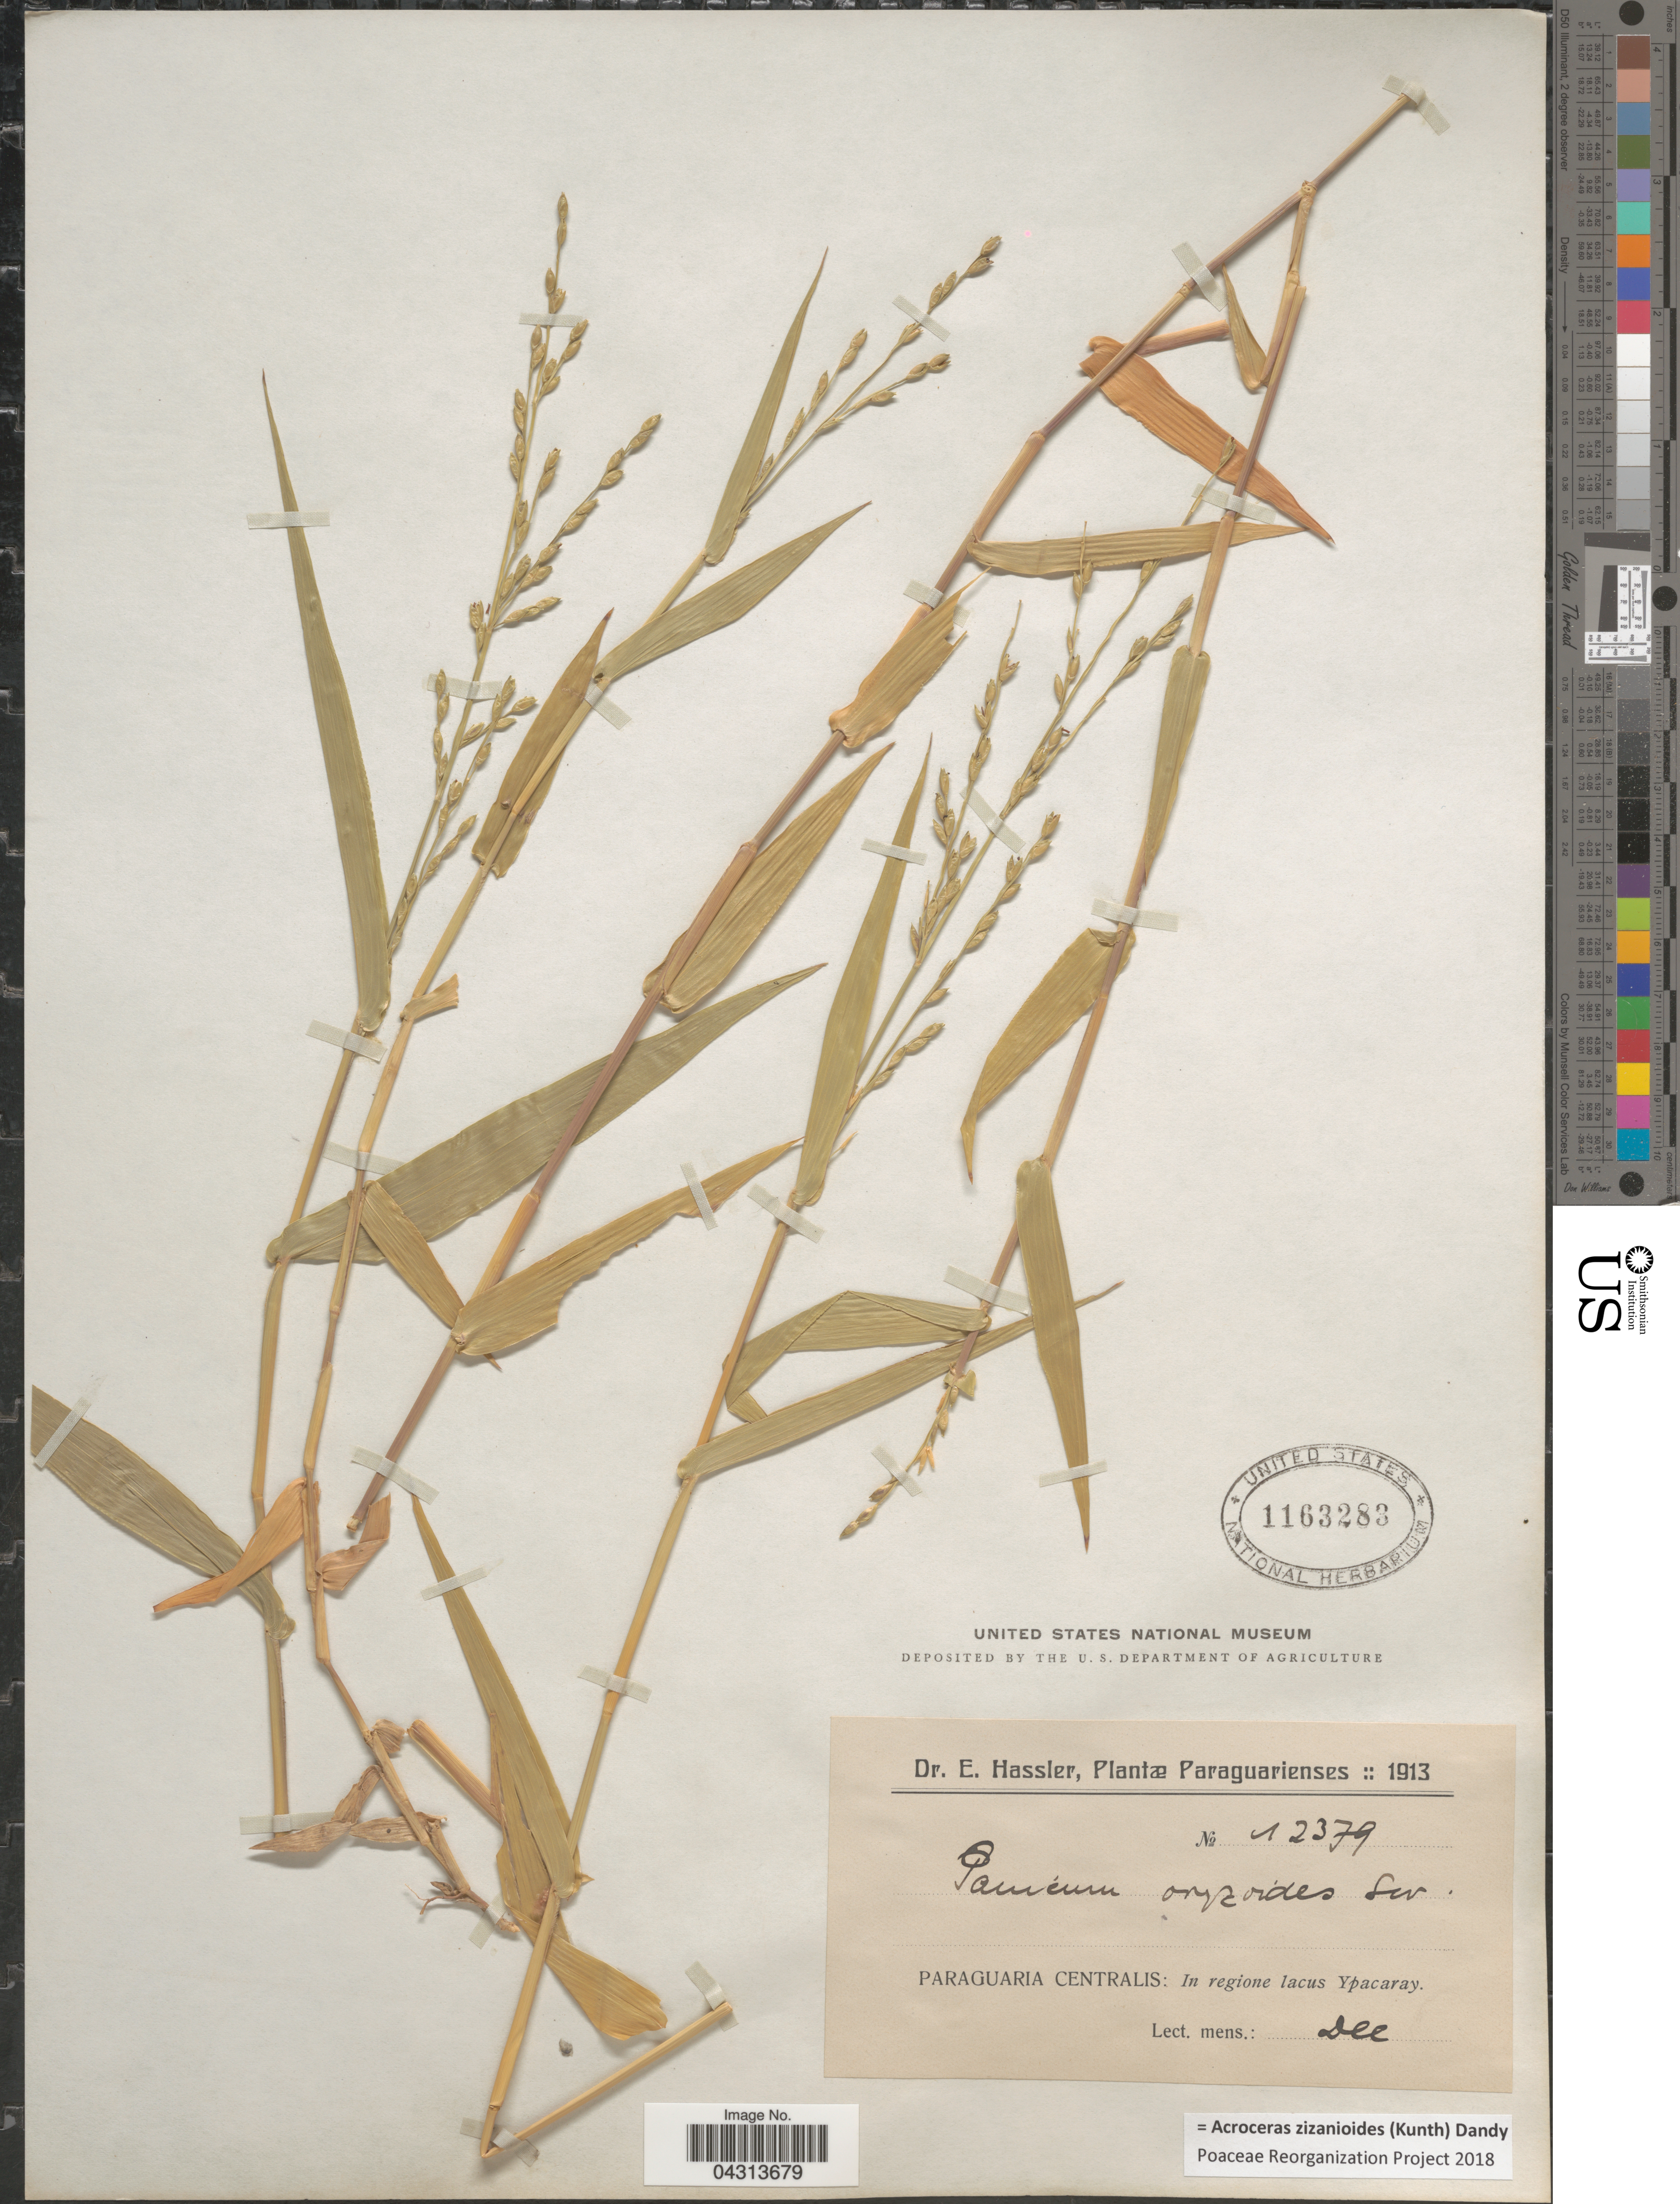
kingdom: Plantae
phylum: Tracheophyta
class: Liliopsida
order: Poales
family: Poaceae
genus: Acroceras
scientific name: Acroceras zizanioides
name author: (Kunth) Dandy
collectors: E. Hassler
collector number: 12379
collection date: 1913-12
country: Paraguay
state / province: Central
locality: Paraguarienses. Paraguaria Centralis: In regione lacus Ypacaray.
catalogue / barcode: US 1163283